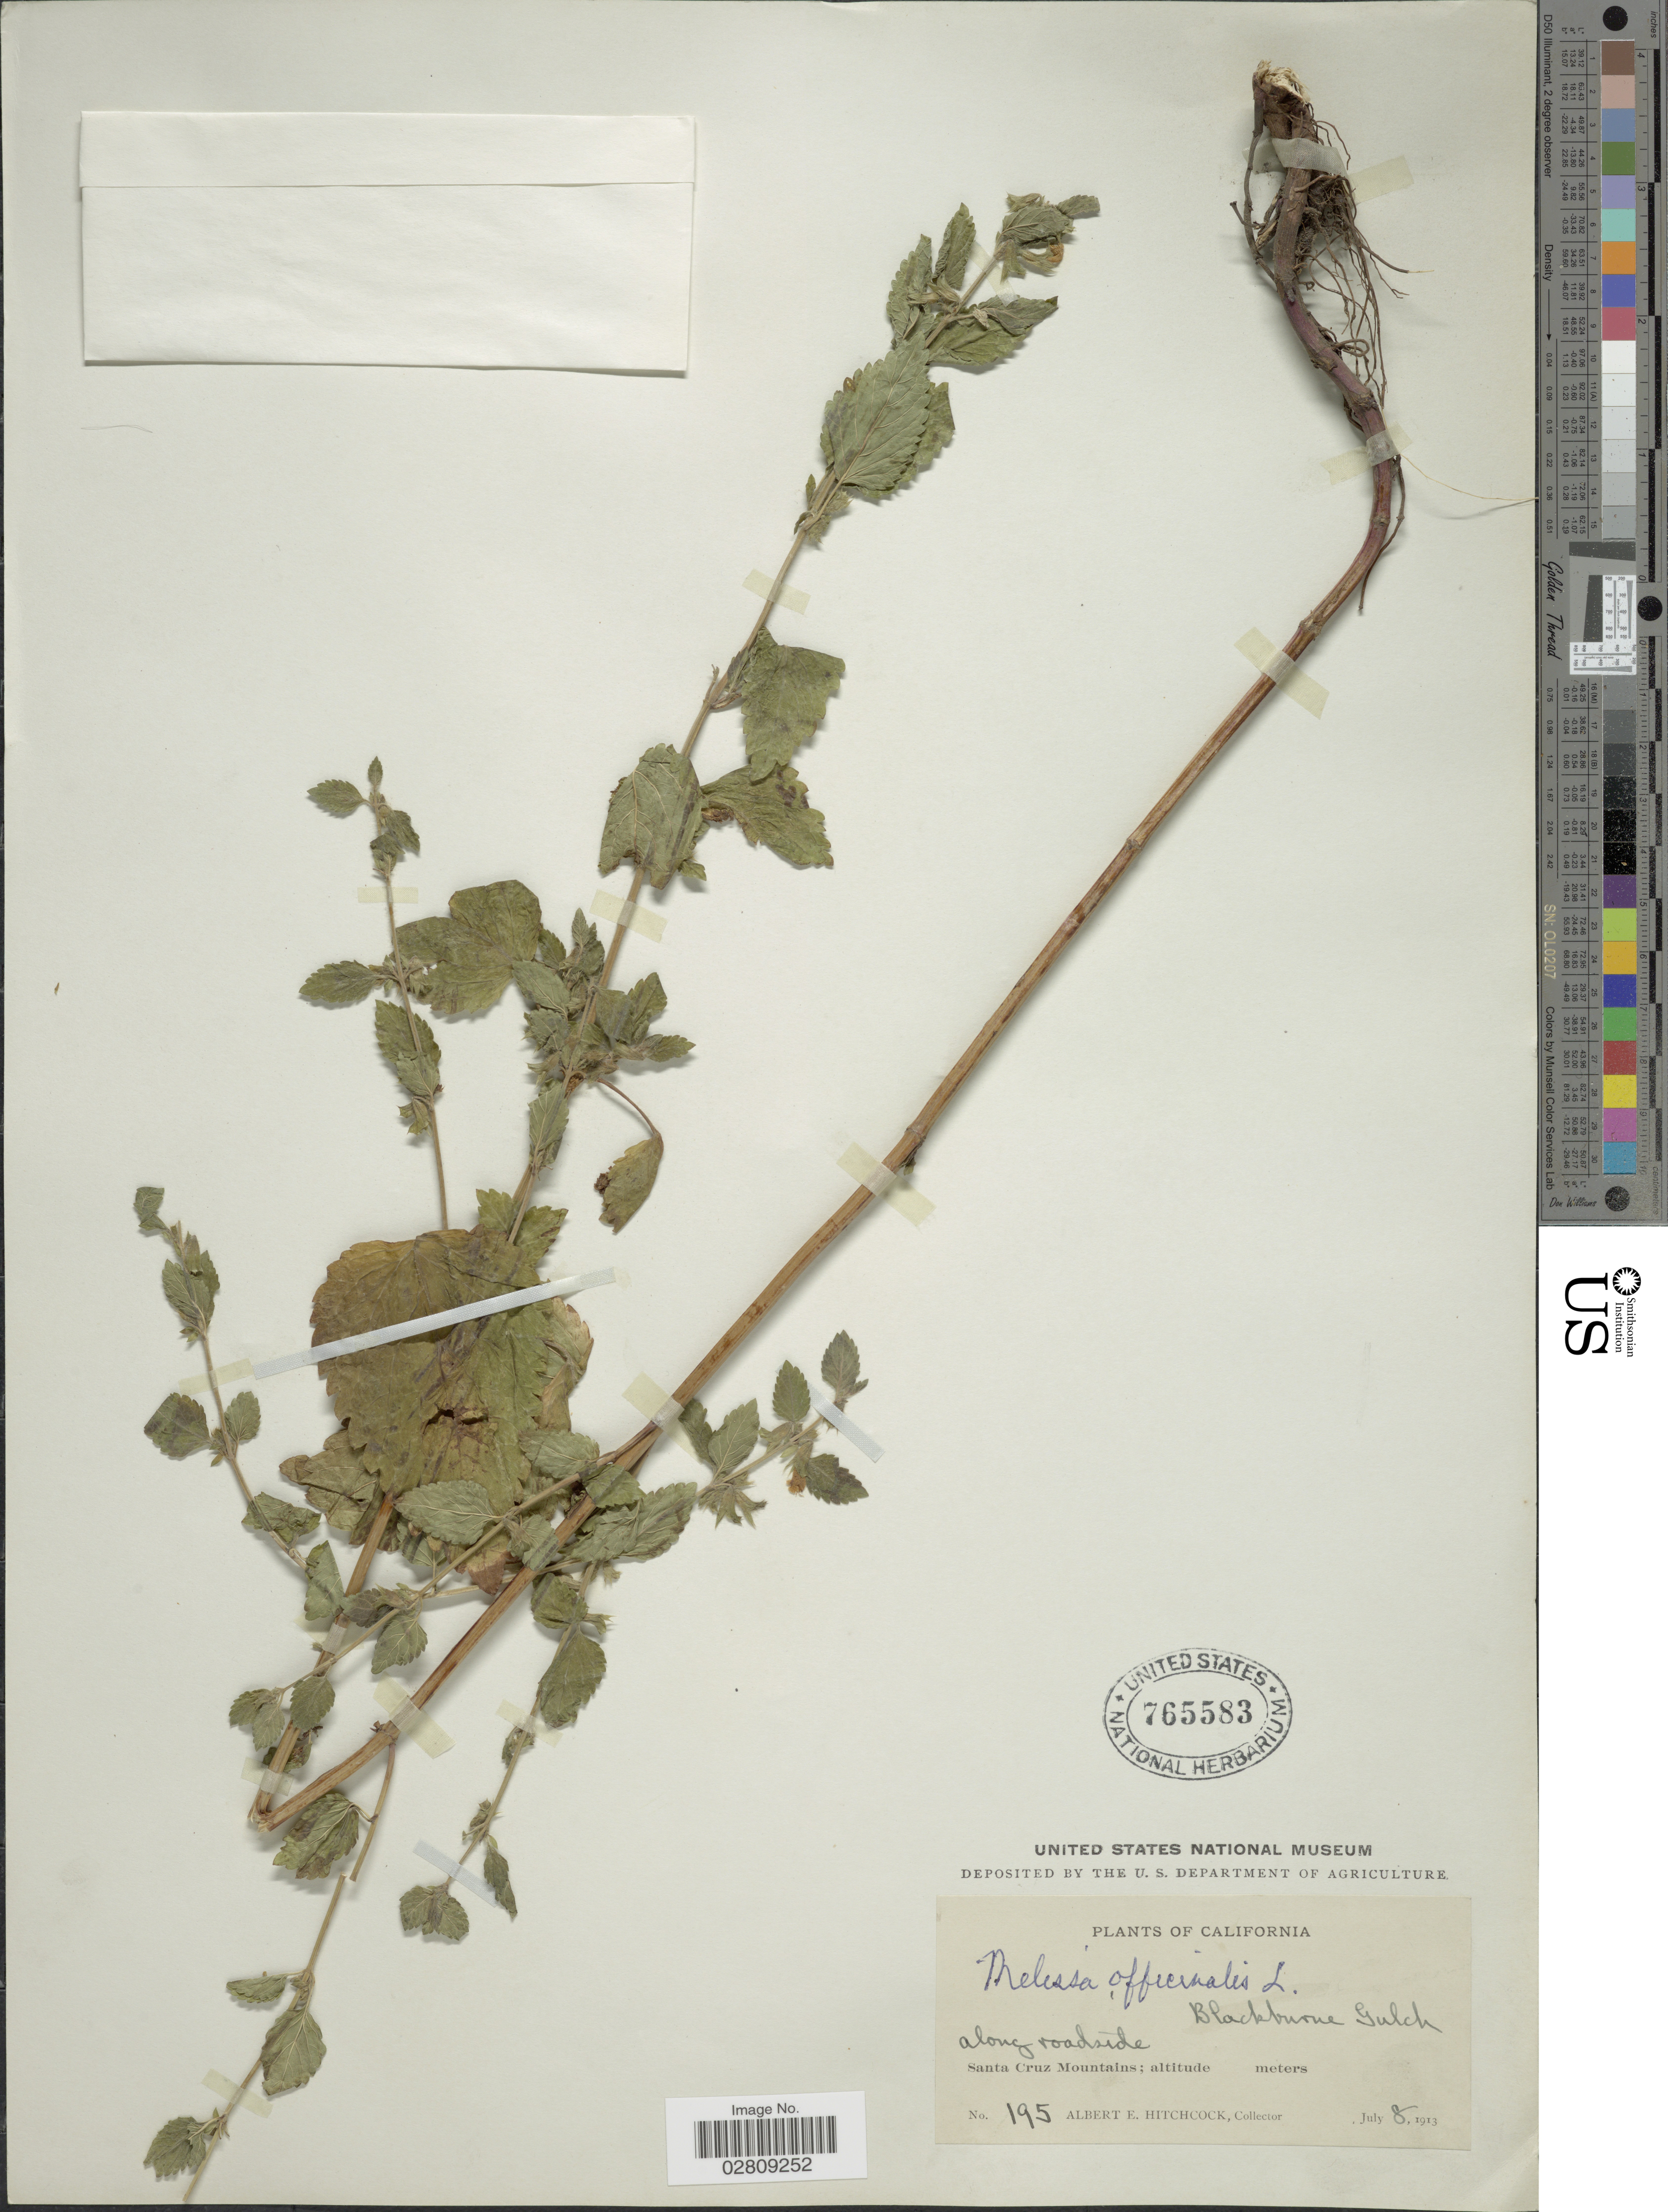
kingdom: Plantae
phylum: Tracheophyta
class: Magnoliopsida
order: Lamiales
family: Lamiaceae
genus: Melissa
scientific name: Melissa officinalis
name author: L.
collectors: A. Hitchcock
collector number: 195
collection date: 1913-07-08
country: United States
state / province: California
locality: Santa Cruz Mountains, Blackburne Gulch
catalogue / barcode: US 765583